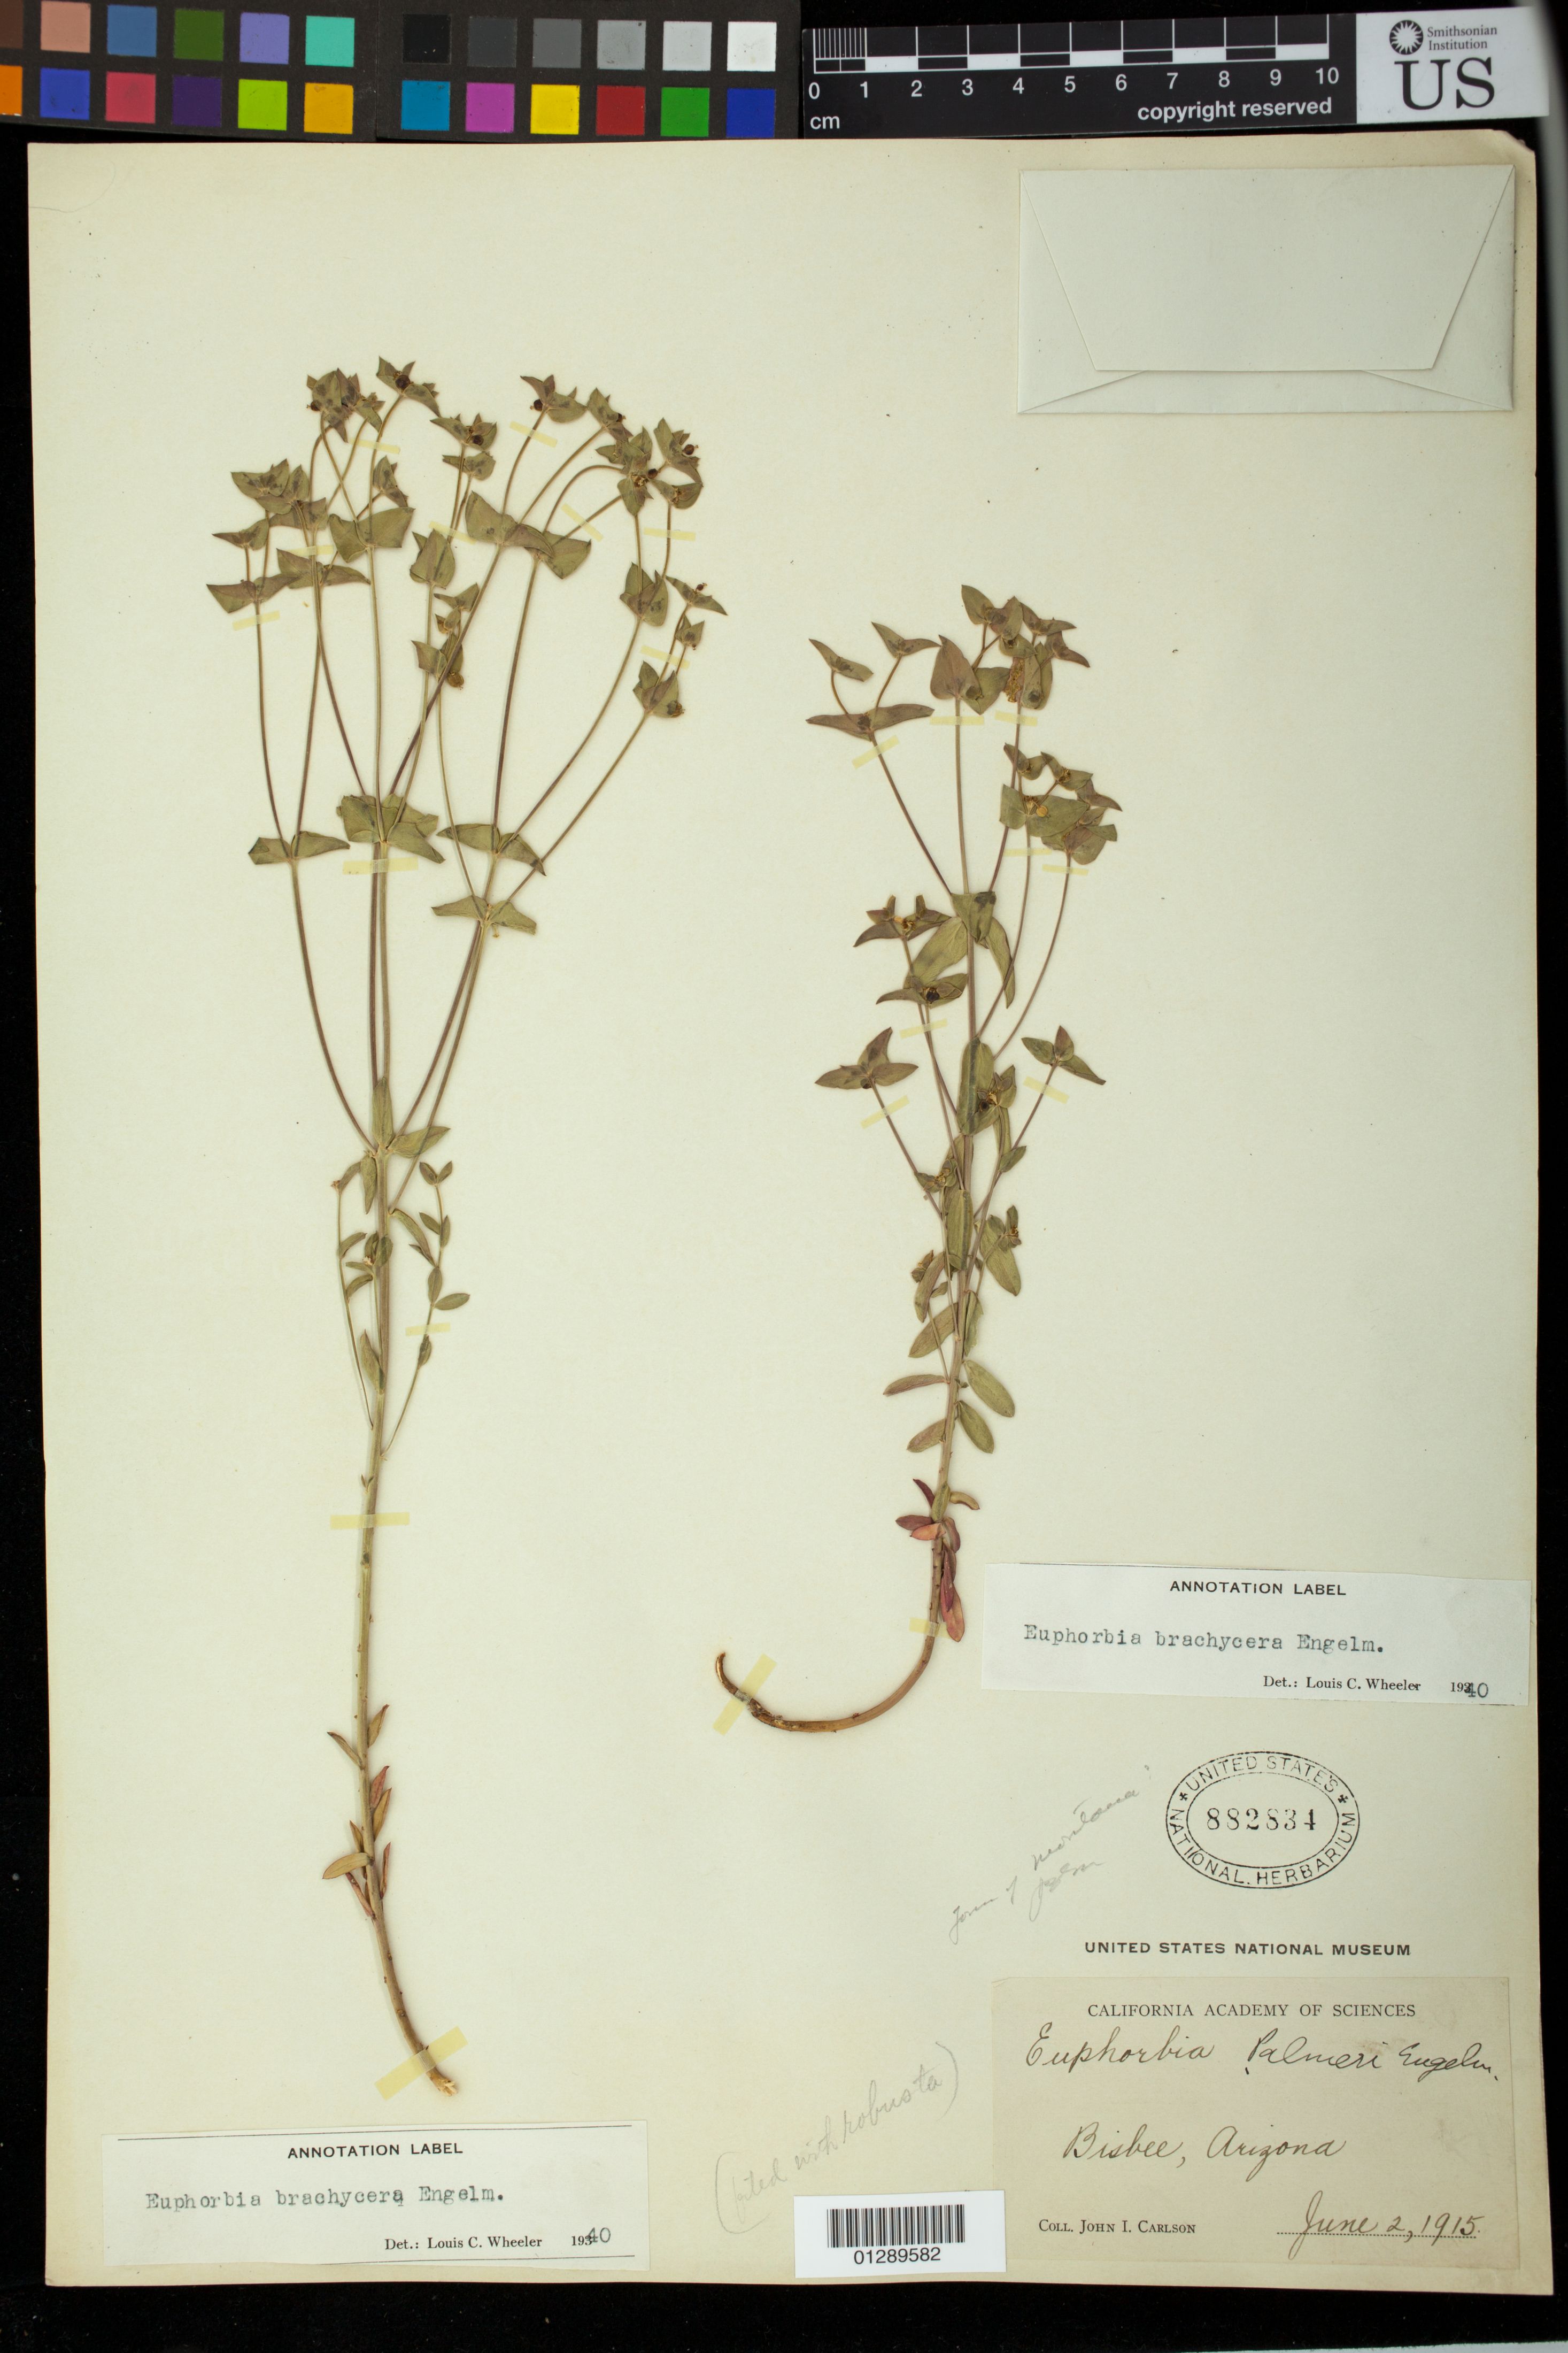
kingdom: Plantae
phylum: Tracheophyta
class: Magnoliopsida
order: Malpighiales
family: Euphorbiaceae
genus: Euphorbia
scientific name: Euphorbia brachycera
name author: Engelm. in Emory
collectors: J. Carlson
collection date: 1915-06-02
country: United States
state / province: Arizona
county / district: Cochise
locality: Bisbee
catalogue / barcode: US 882834